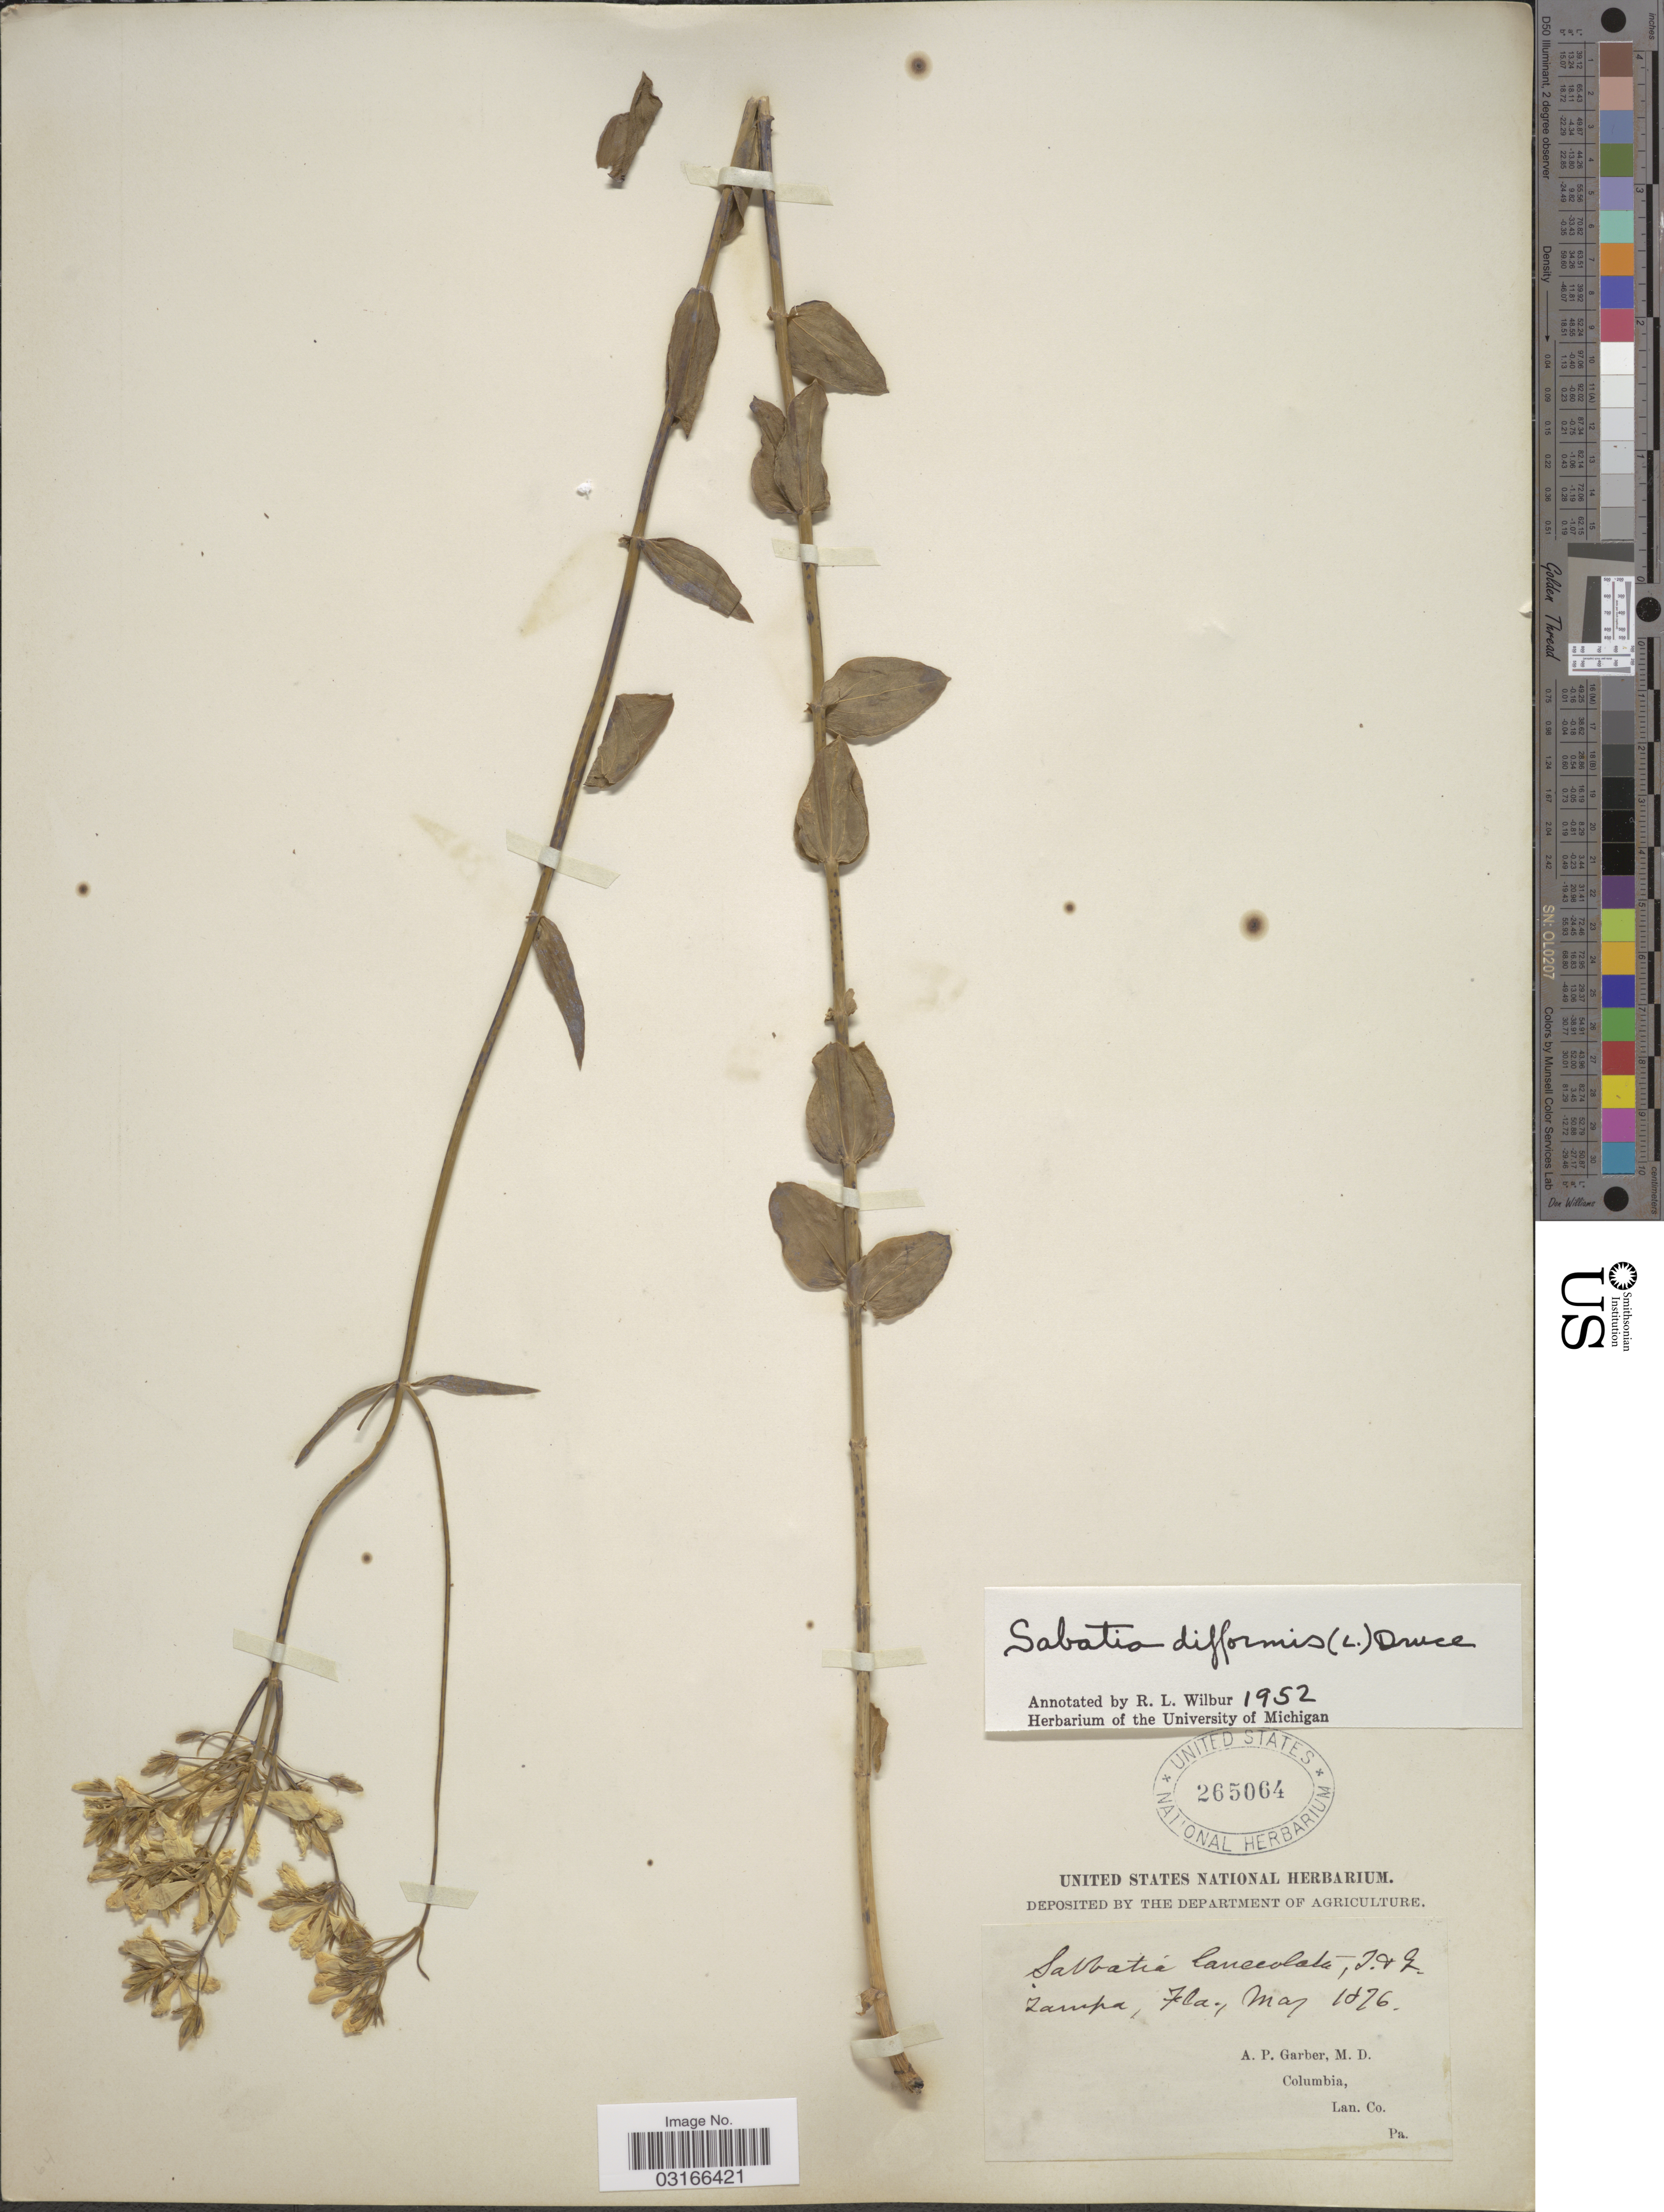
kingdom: Plantae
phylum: Tracheophyta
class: Magnoliopsida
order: Gentianales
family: Gentianaceae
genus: Sabatia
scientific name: Sabatia difformis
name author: (L.) Druce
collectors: A. P. Garber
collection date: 1876-05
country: United States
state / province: Florida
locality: Tampa, Fla.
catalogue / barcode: US 265064